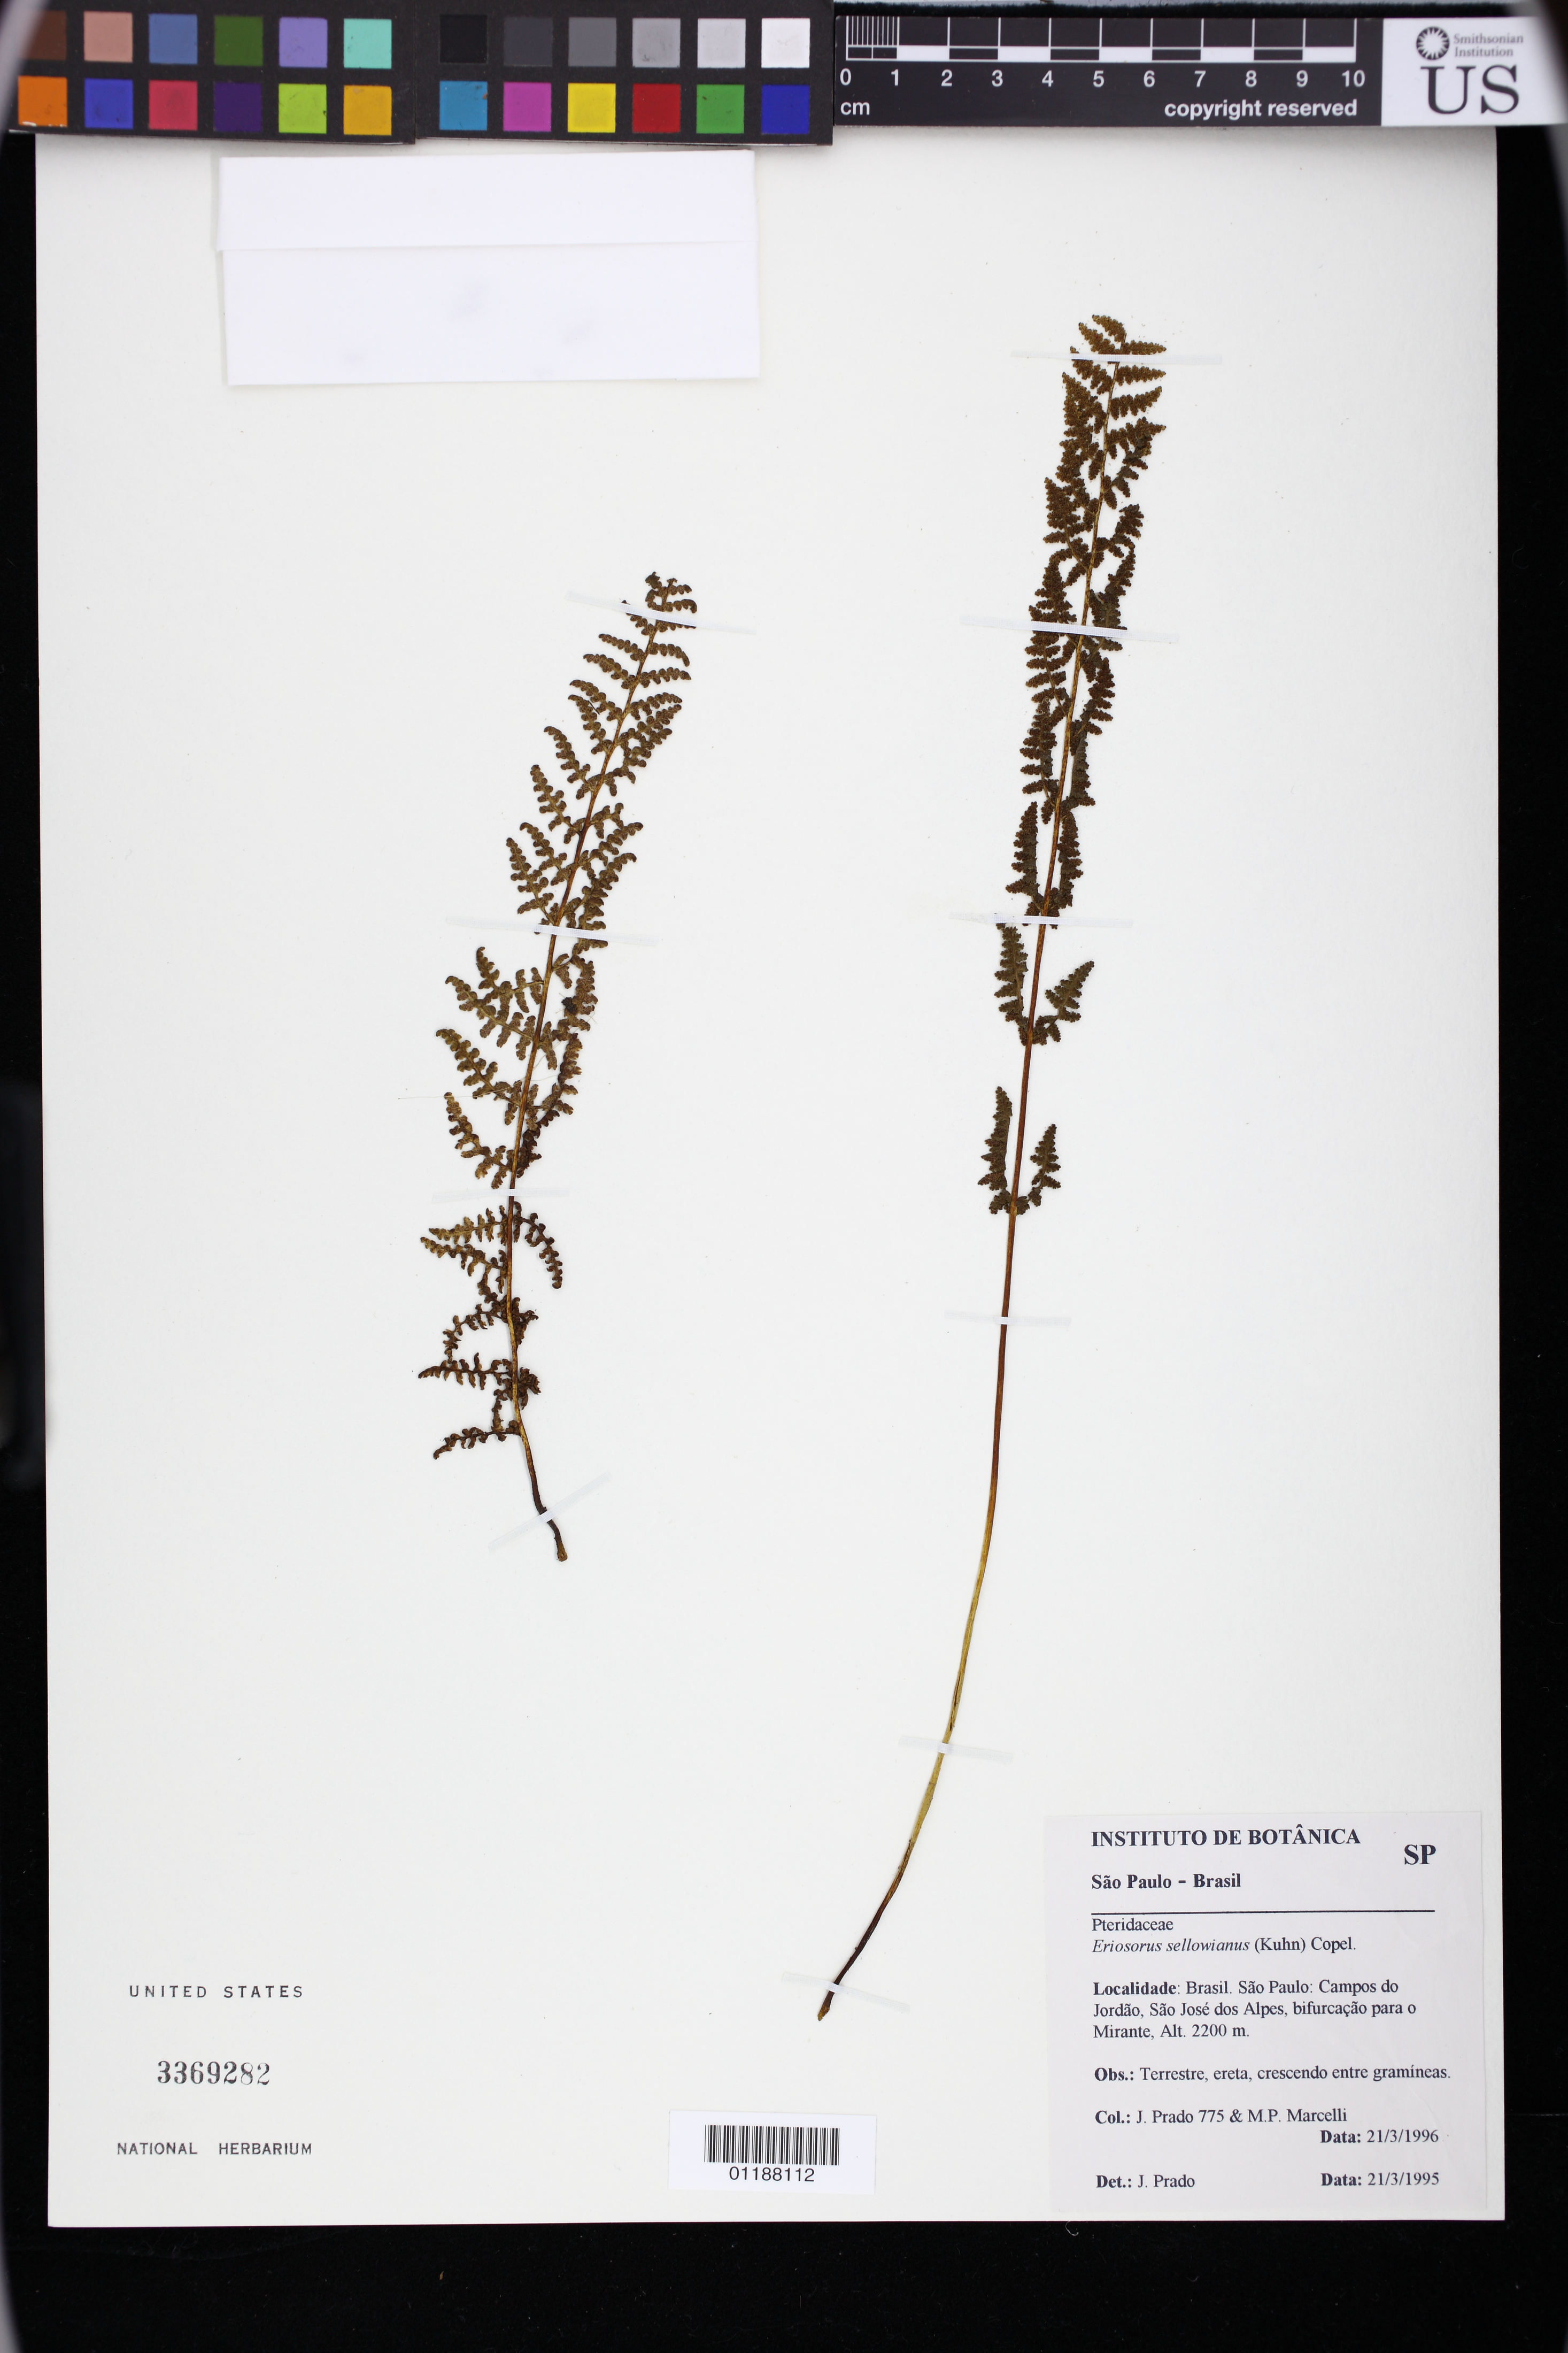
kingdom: Plantae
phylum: Tracheophyta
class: Polypodiopsida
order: Polypodiales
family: Pteridaceae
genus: Tryonia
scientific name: Tryonia myriophylla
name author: (Sw.) Schuettp. et al.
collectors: J. Prado & M. Marcelli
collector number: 775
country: Brazil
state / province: São Paulo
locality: Dampos do Jordao, Sao Jose dos Alpes, bifuircacao para o Mirante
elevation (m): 2200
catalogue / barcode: US 3369282